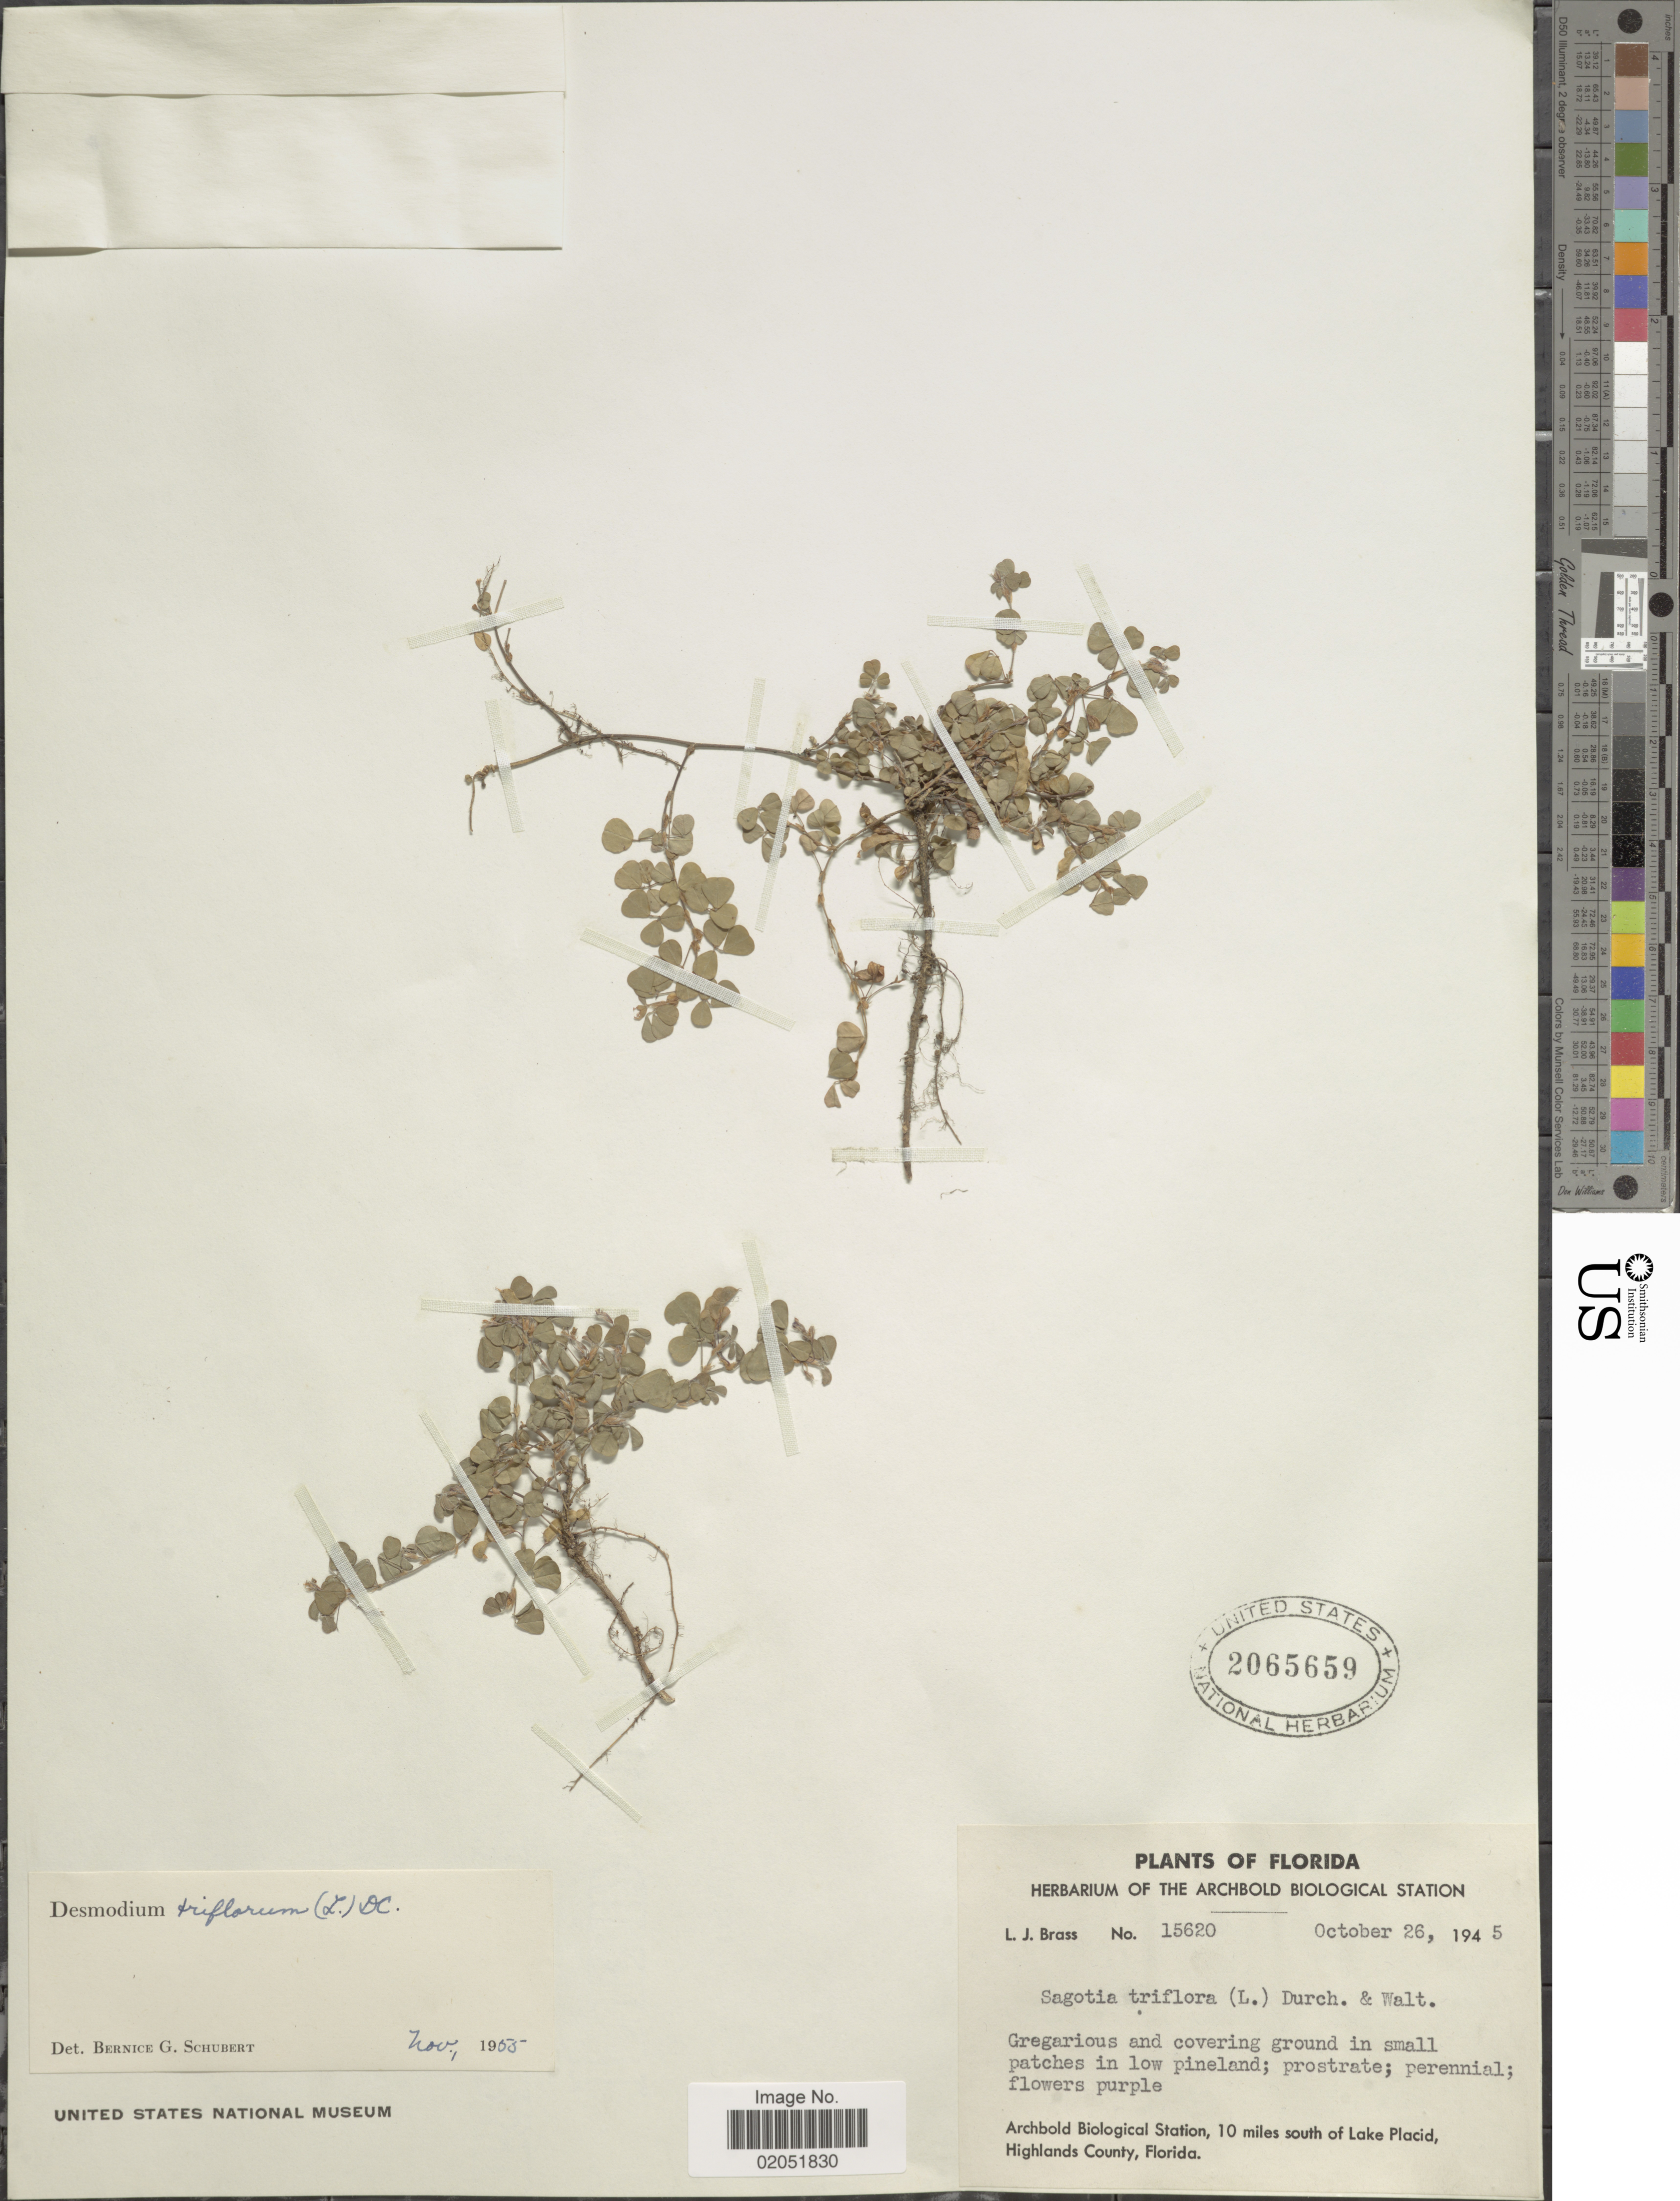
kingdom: Plantae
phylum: Tracheophyta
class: Magnoliopsida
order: Fabales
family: Fabaceae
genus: Grona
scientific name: Grona triflora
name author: (L.) H. Ohashi & K. Ohashi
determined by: Strong, Mark T., (BOT), Smithsonian Institution - National Museum of Natural History (UNITED STATES)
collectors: L. J. Brass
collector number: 15620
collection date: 1945-10-26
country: United States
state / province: Florida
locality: Florida. Greagarious and covering ground, Archbold Biological Station, 10 miles south of Lake Placid, Highlands County, Florida.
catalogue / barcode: US 2065659